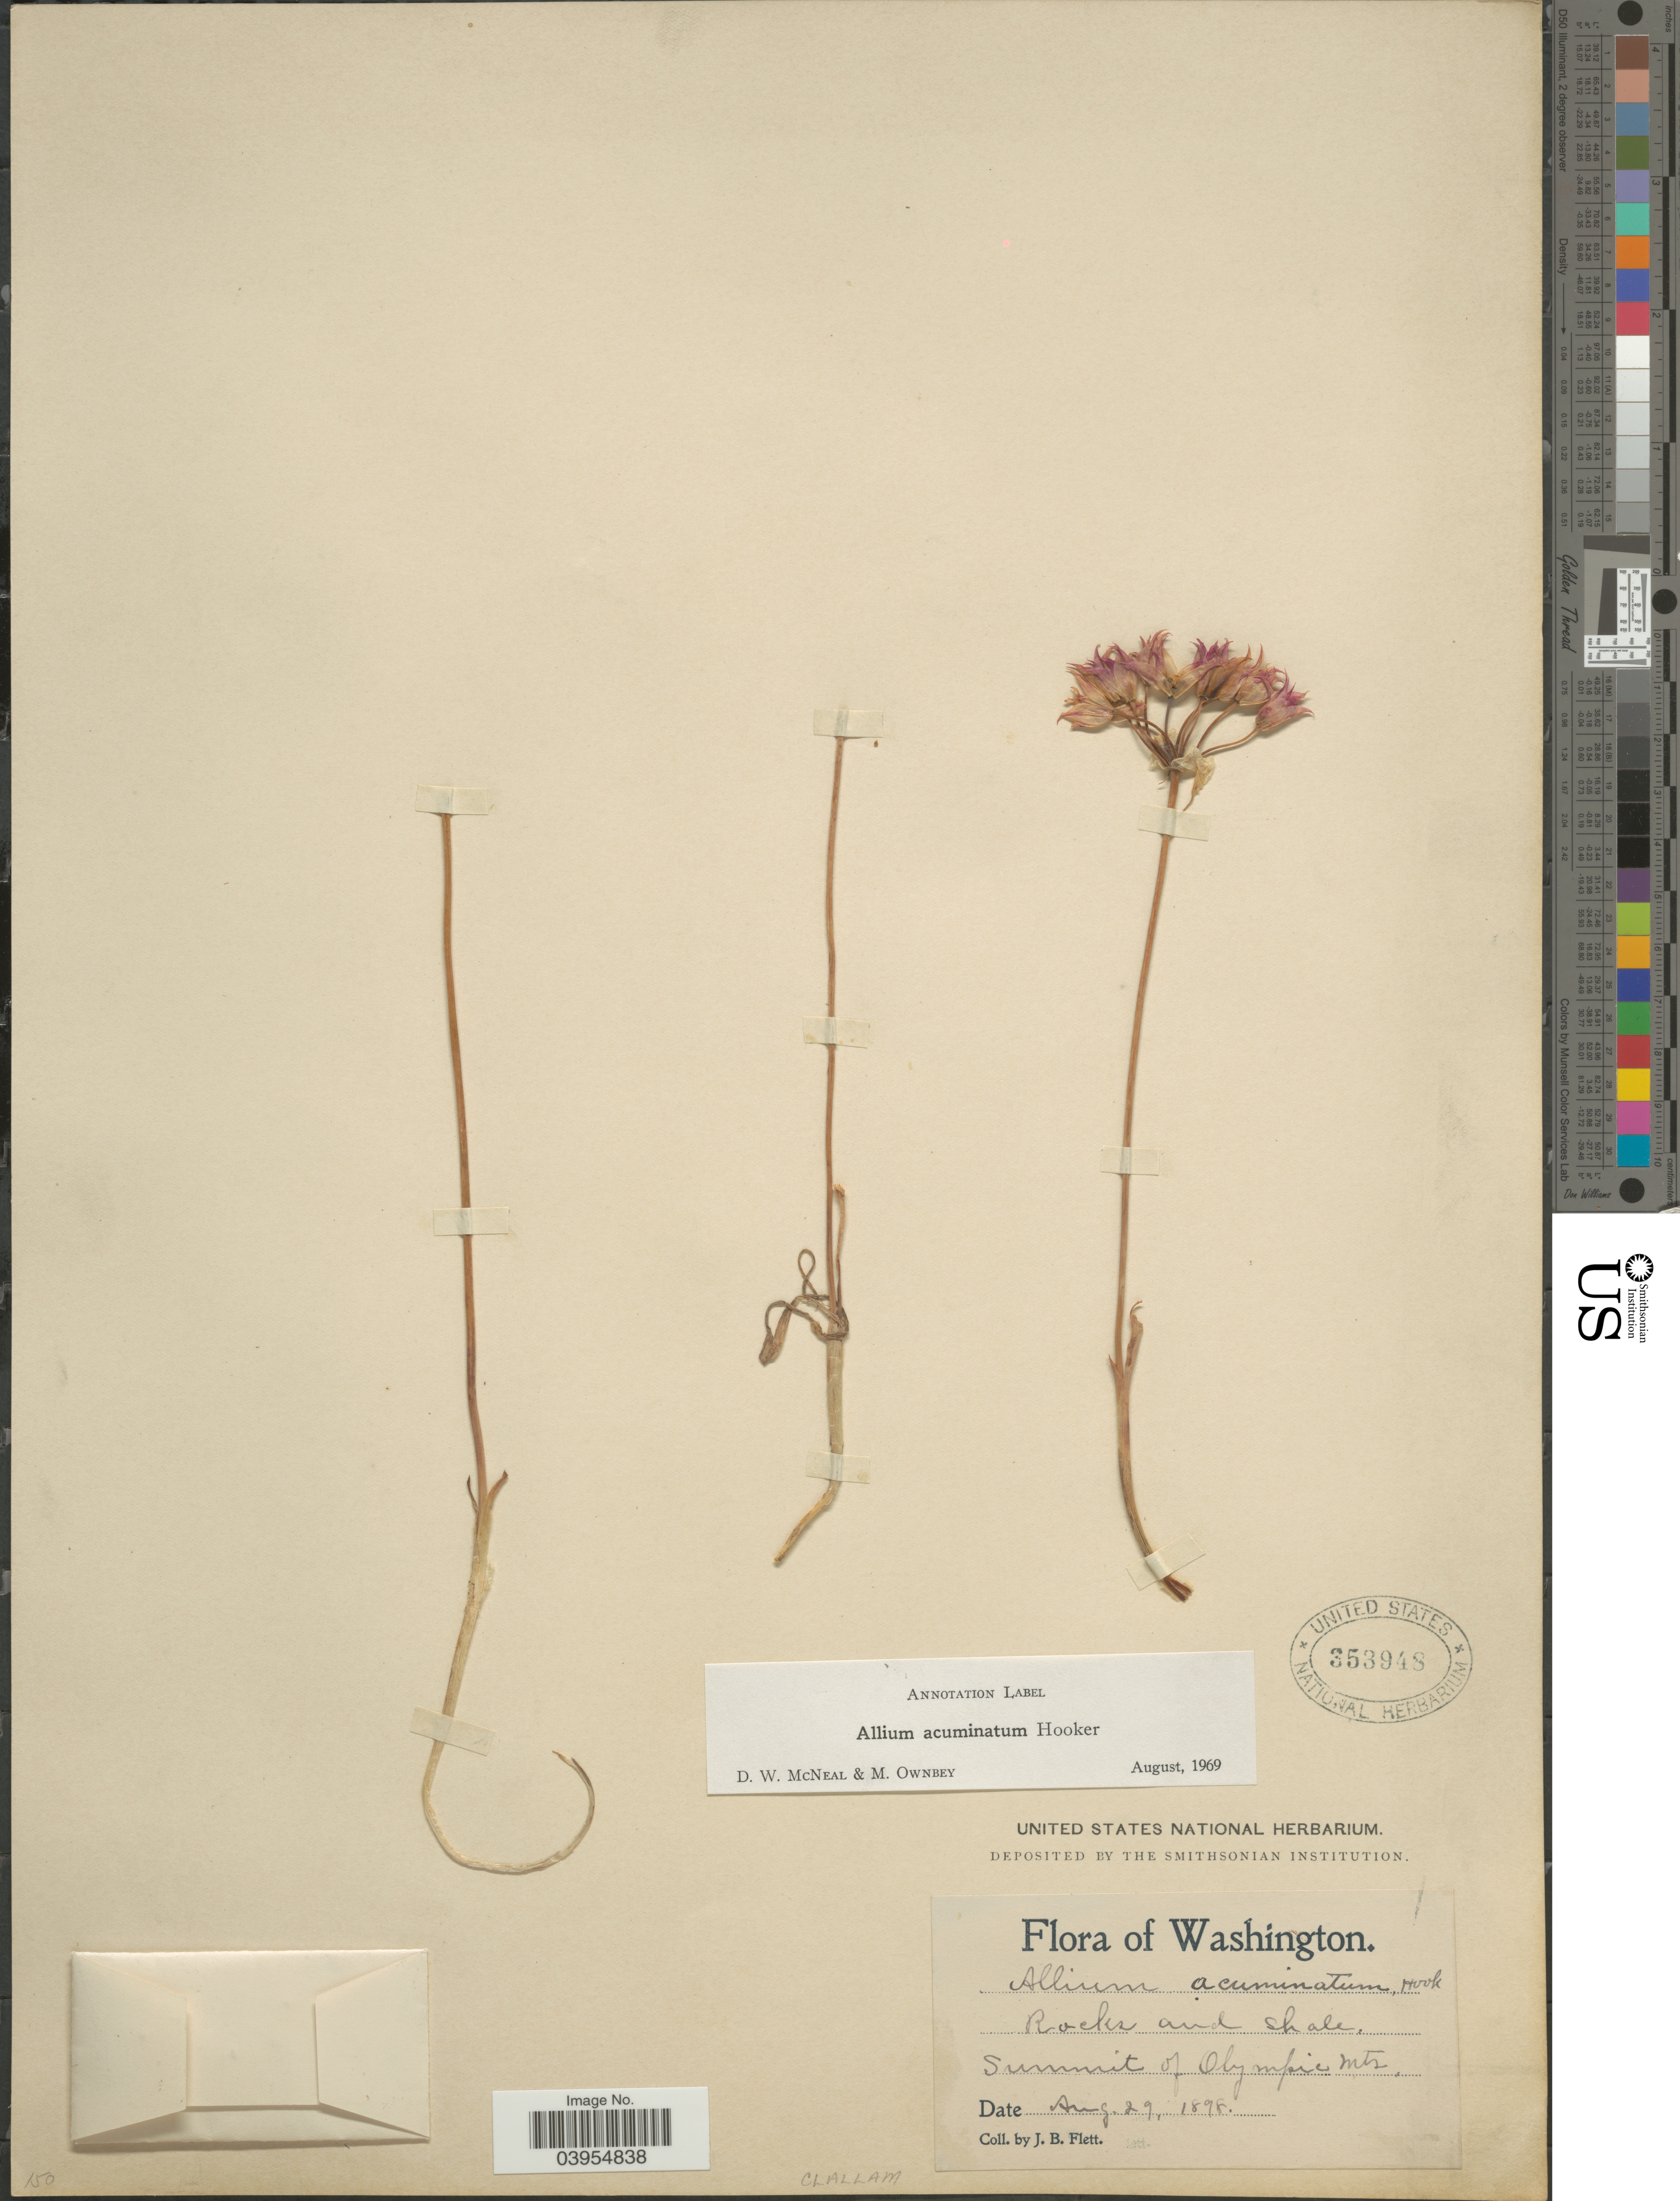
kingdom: Plantae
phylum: Tracheophyta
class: Liliopsida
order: Asparagales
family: Amaryllidaceae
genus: Allium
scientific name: Allium acuminatum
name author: Hook.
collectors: J. Flett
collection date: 1898-08-29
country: United States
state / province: Washington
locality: Rocks and shale. Summit of Olympic Mts. Clallam.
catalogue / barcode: US 353948